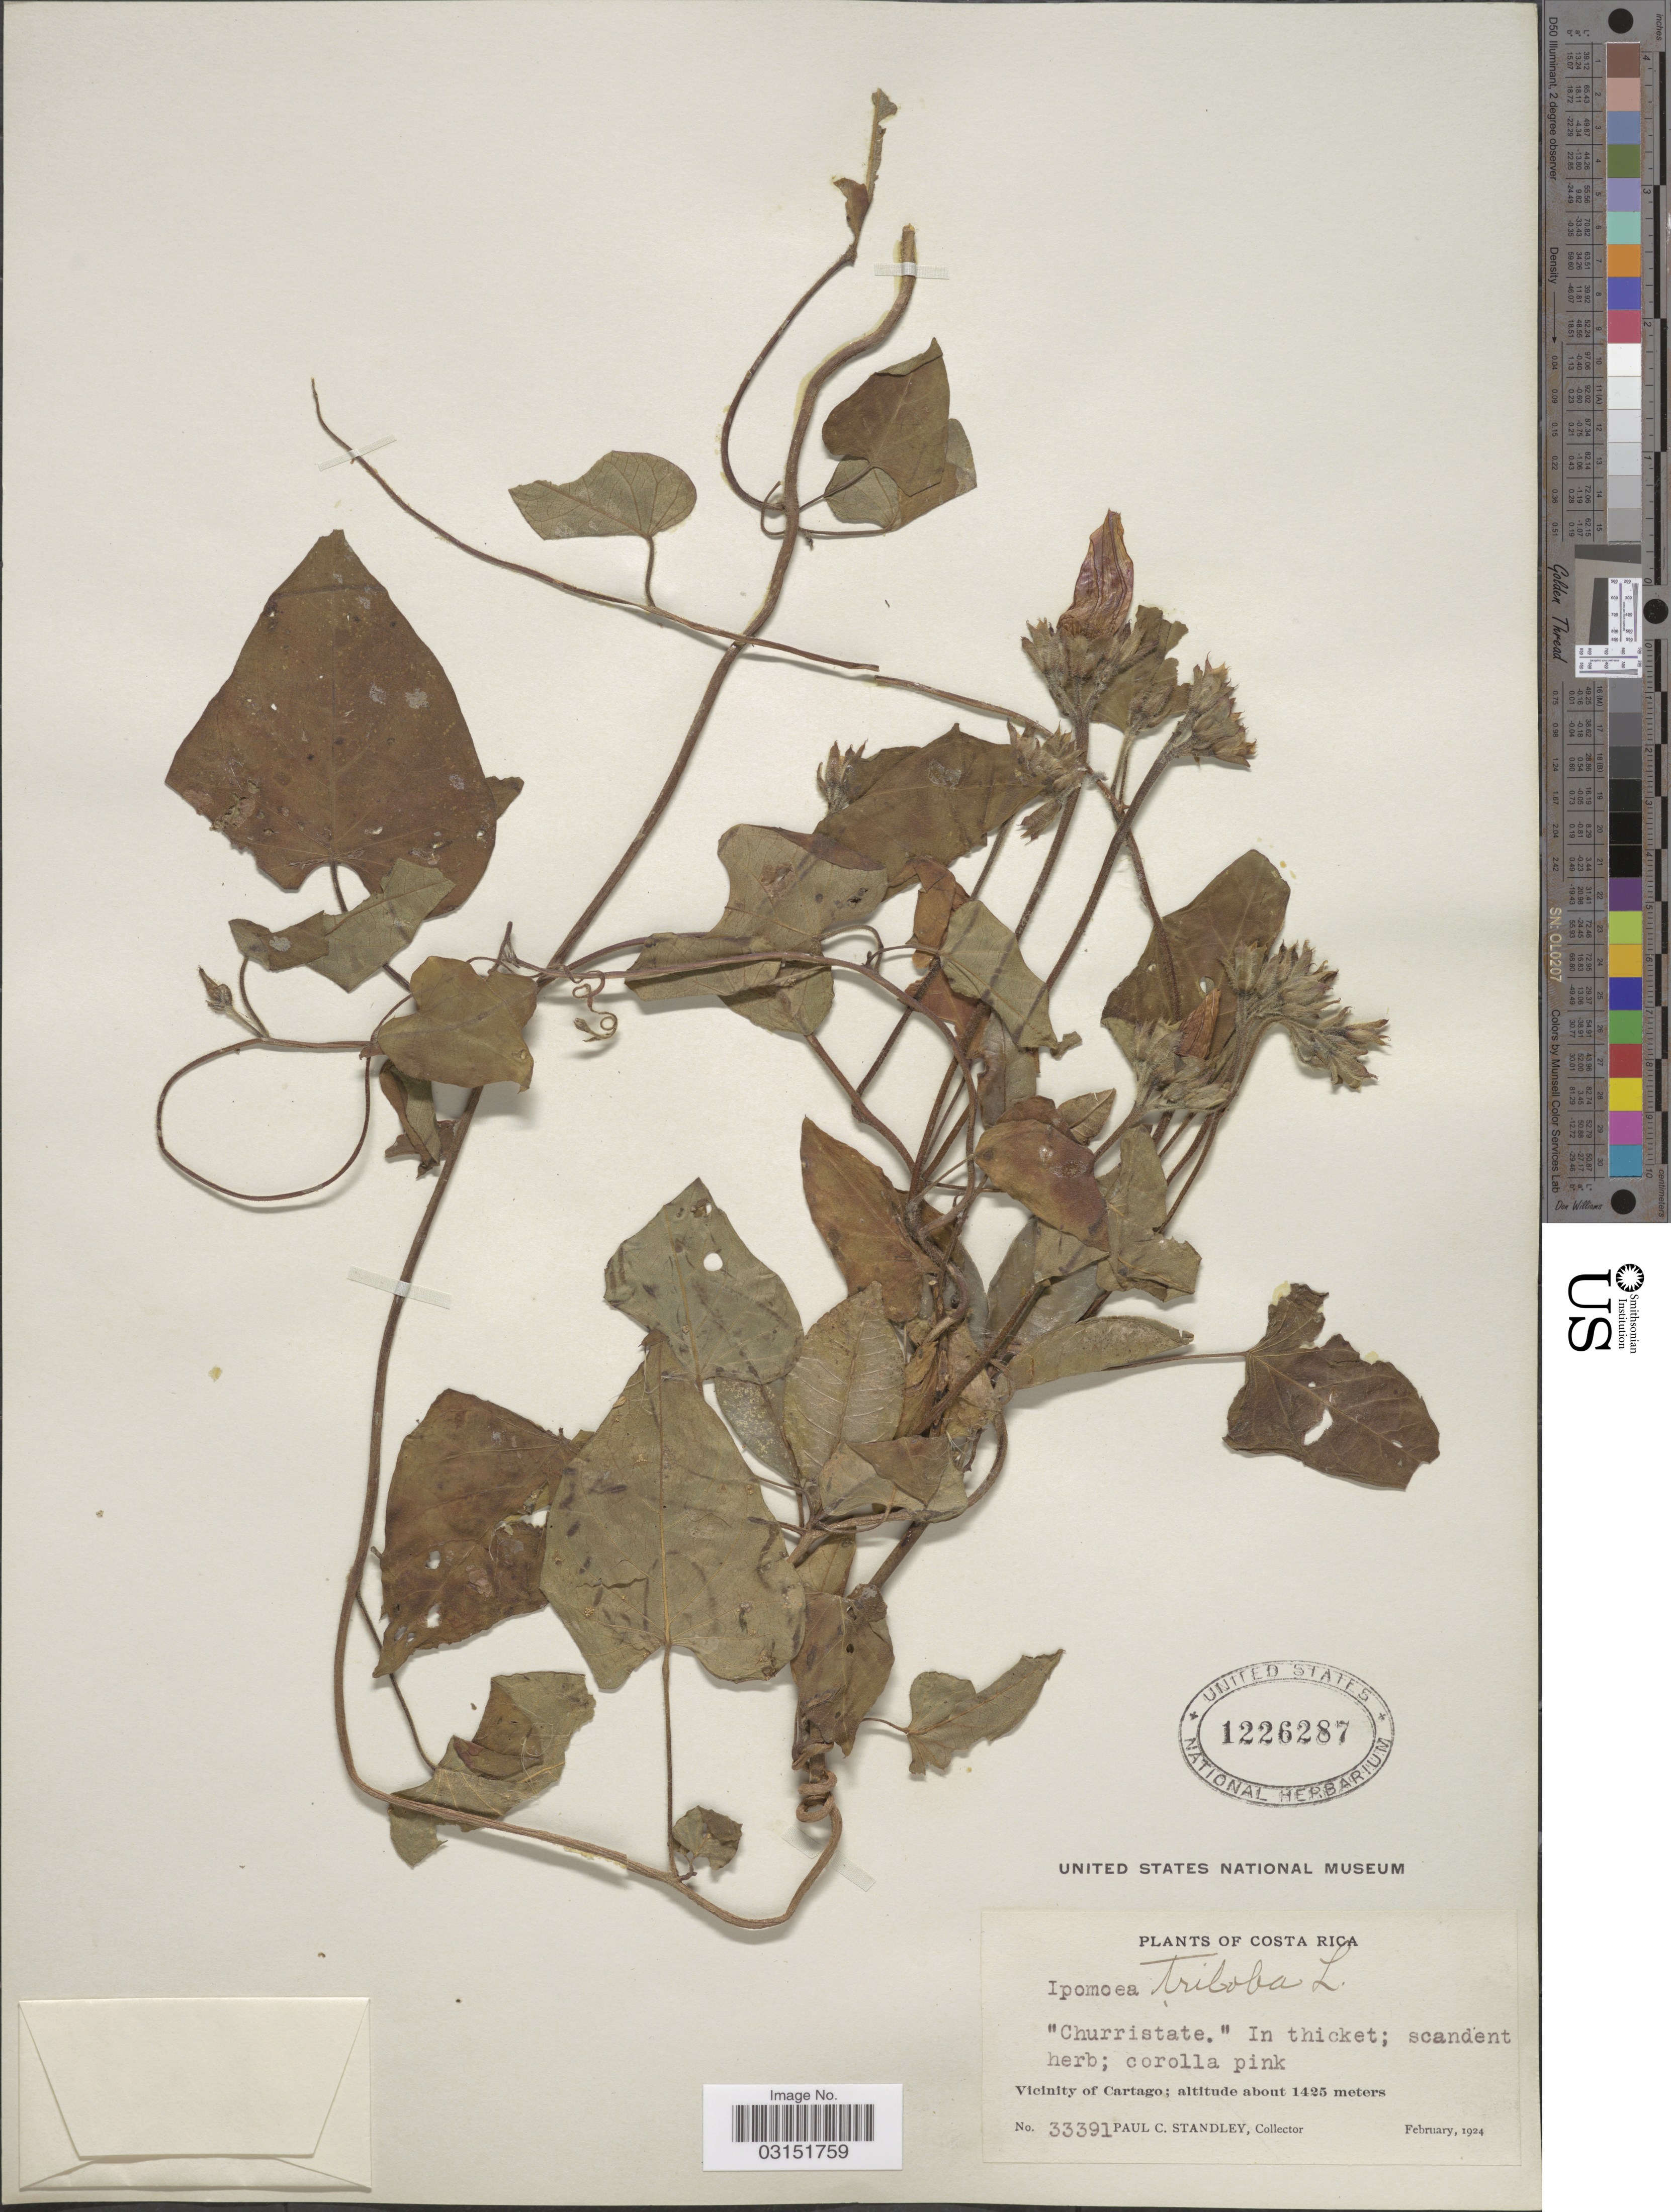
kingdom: Plantae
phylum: Tracheophyta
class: Magnoliopsida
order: Solanales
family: Convolvulaceae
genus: Ipomoea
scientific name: Ipomoea triloba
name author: L.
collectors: P. C. Standley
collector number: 33391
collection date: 1924-02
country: Costa Rica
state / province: Cartago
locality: Vicinity of Cartago.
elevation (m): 1425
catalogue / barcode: US 1226287